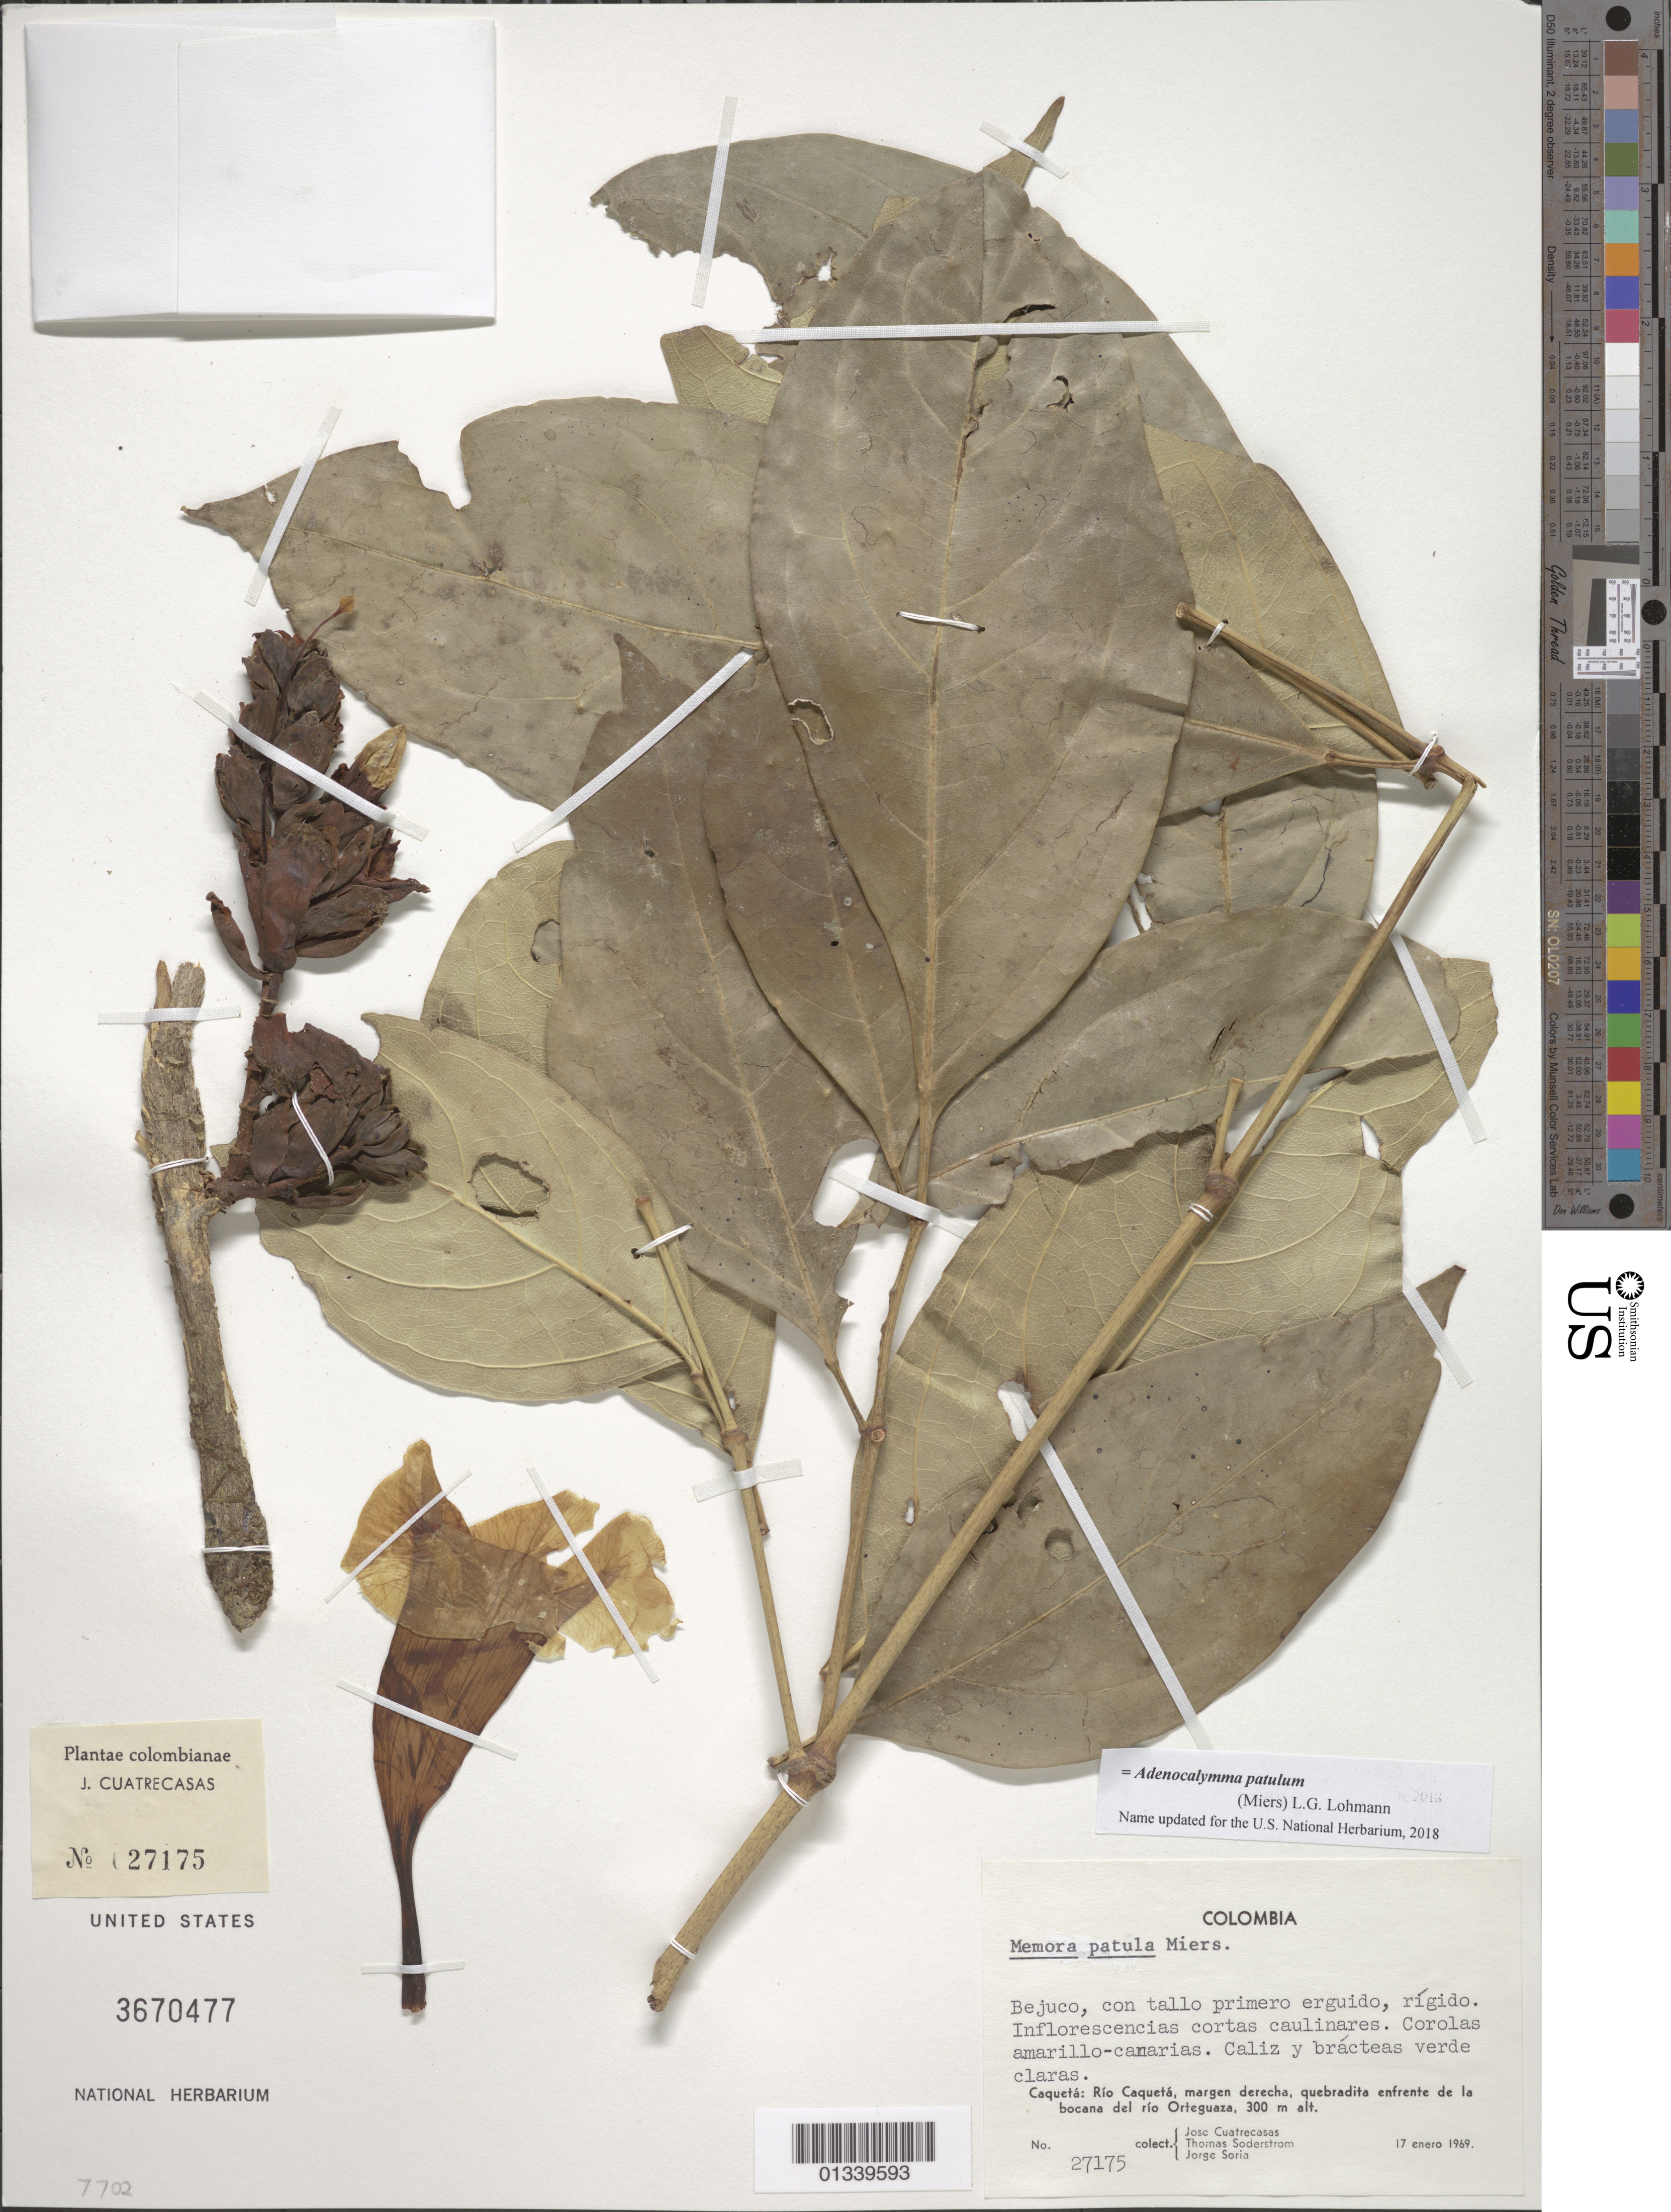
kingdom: Plantae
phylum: Tracheophyta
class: Magnoliopsida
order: Lamiales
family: Bignoniaceae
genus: Adenocalymma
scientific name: Adenocalymma patulum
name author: (Miers) L.G. Lohmann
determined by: Fonseca, L. H. M.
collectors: J. Cuatrecasas, T. R. Soderstrom & J. Soria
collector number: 27175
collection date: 1969-01-17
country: Colombia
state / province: Caqueta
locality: Rio Caqueta, margen derecha, quebratadita enfrente de la bocana del rio Ortequaza.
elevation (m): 300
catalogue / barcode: US 3670477